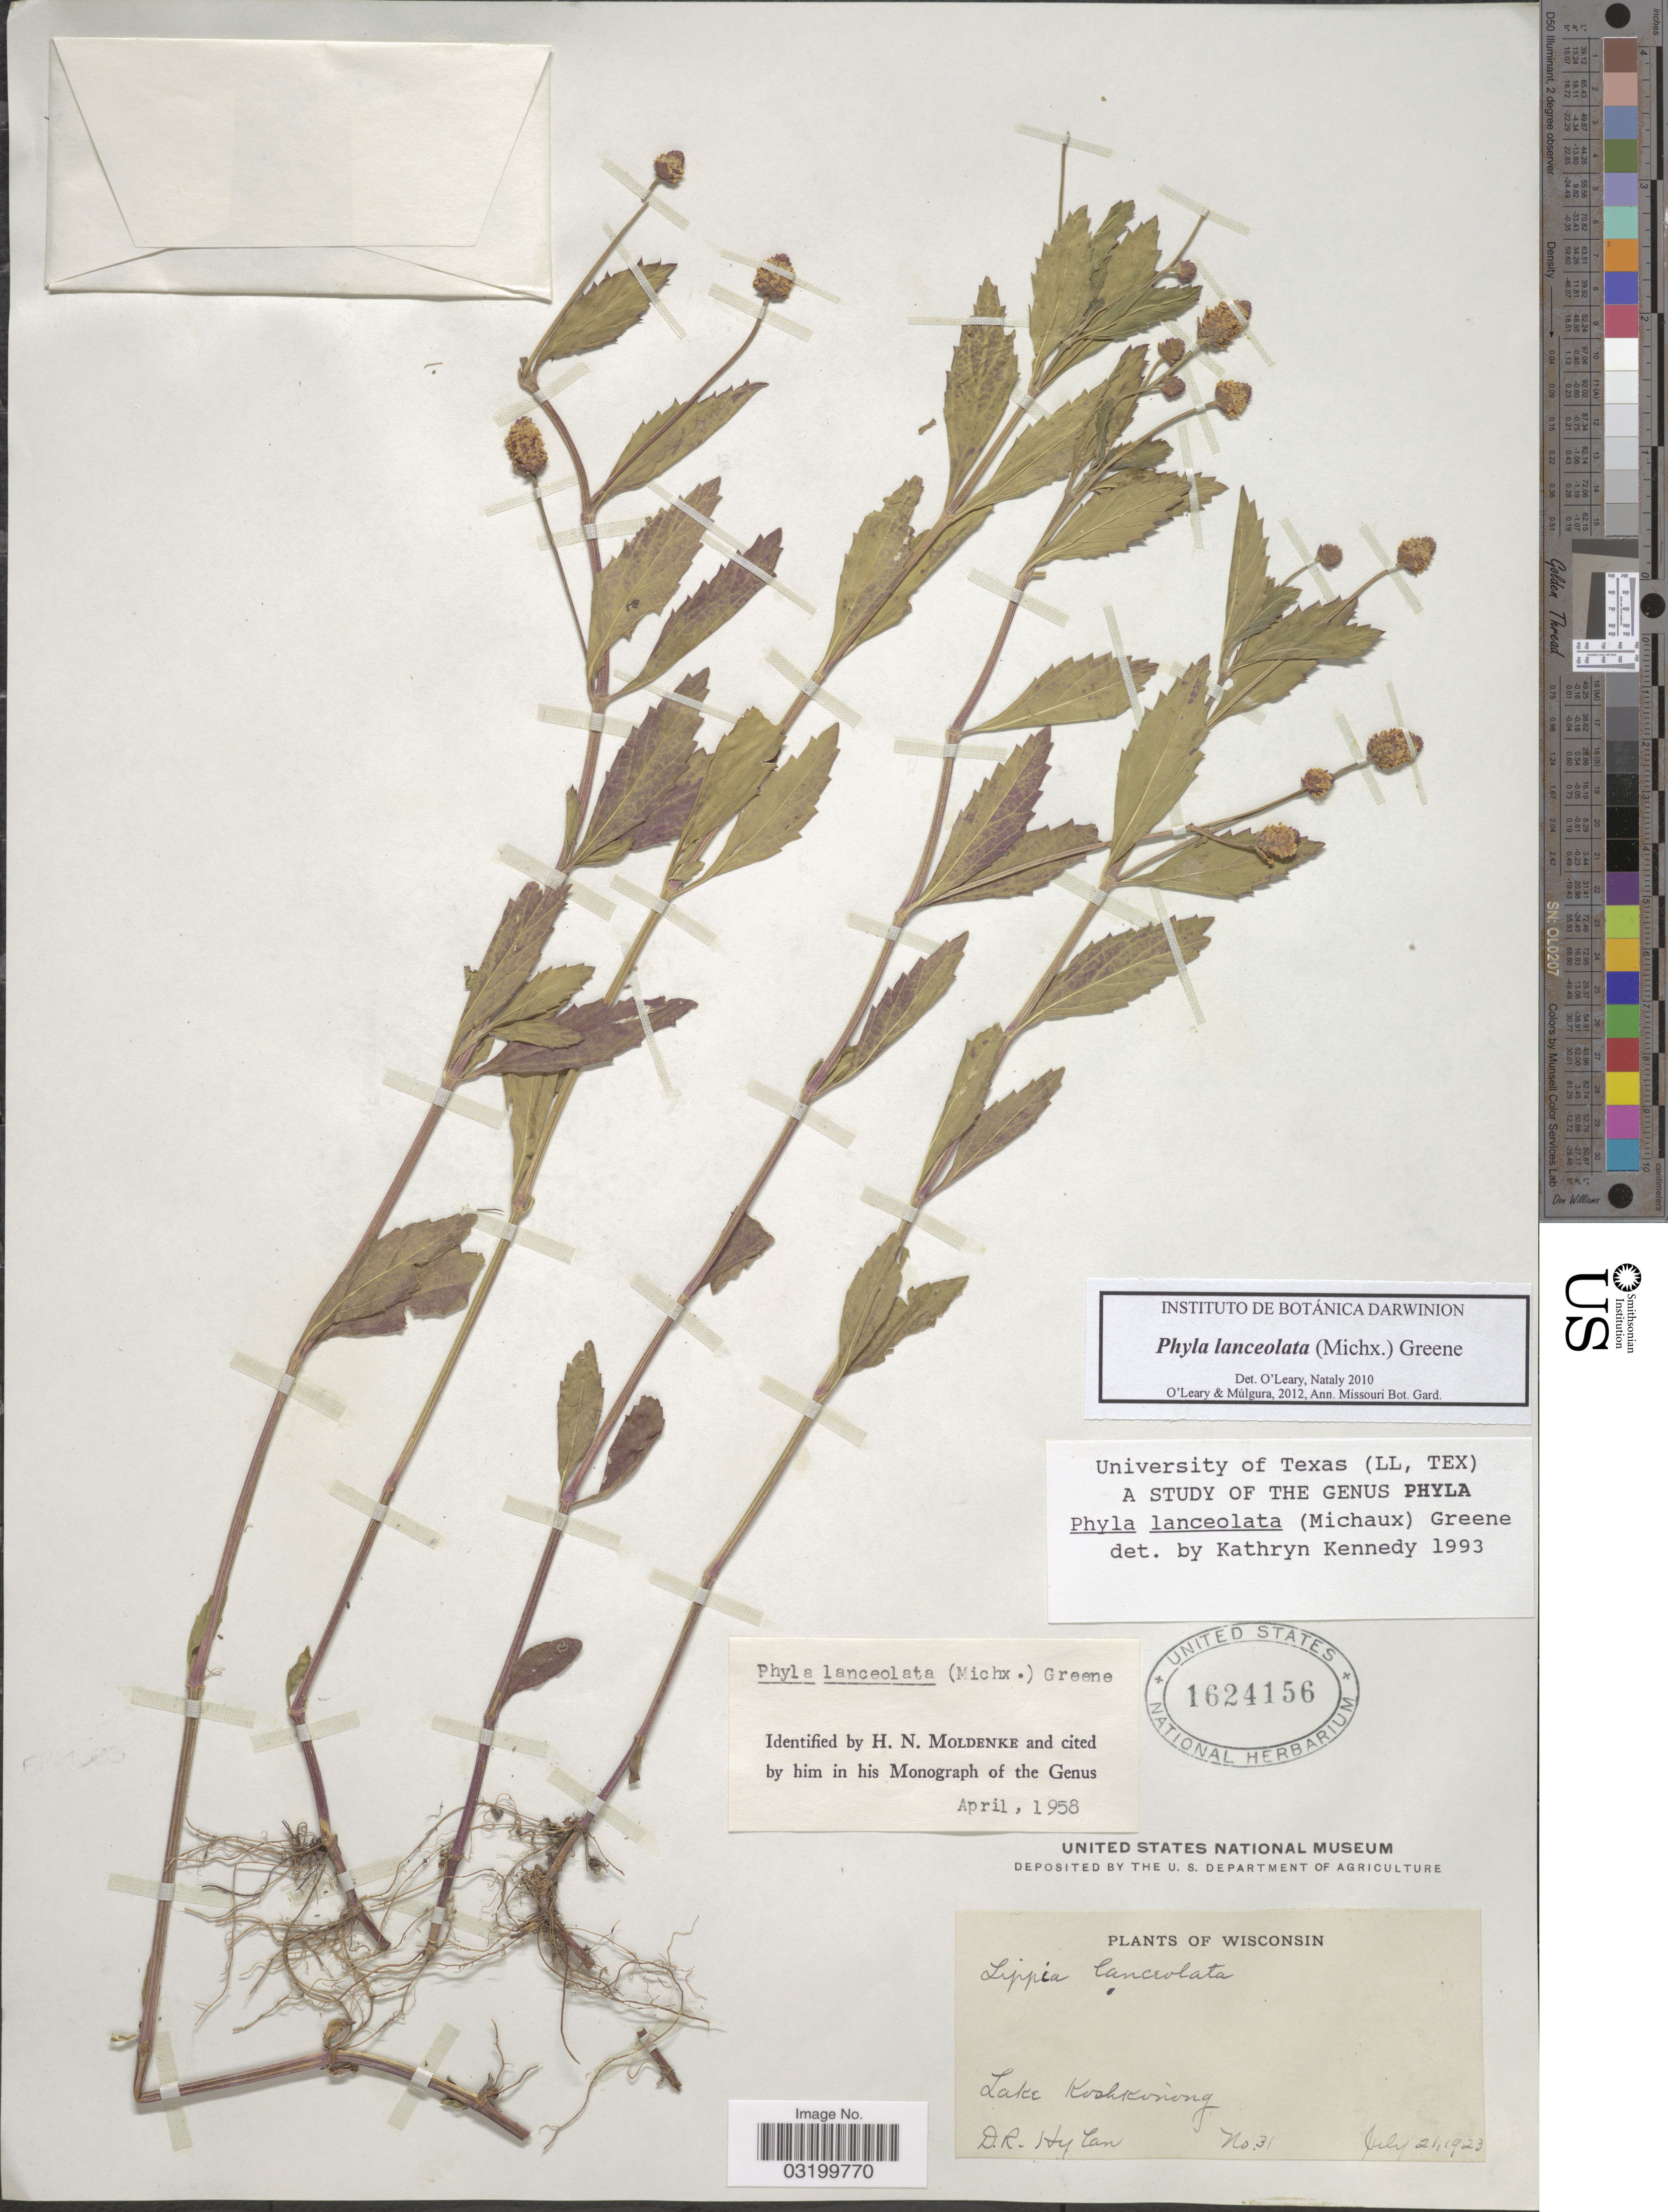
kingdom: Plantae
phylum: Tracheophyta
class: Magnoliopsida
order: Lamiales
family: Verbenaceae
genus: Phyla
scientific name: Phyla lanceolata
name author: (Michx.) Greene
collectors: D. Hylan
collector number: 31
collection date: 1923-07-21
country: United States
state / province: Wisconsin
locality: Lake Koshkonong.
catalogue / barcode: US 1624156